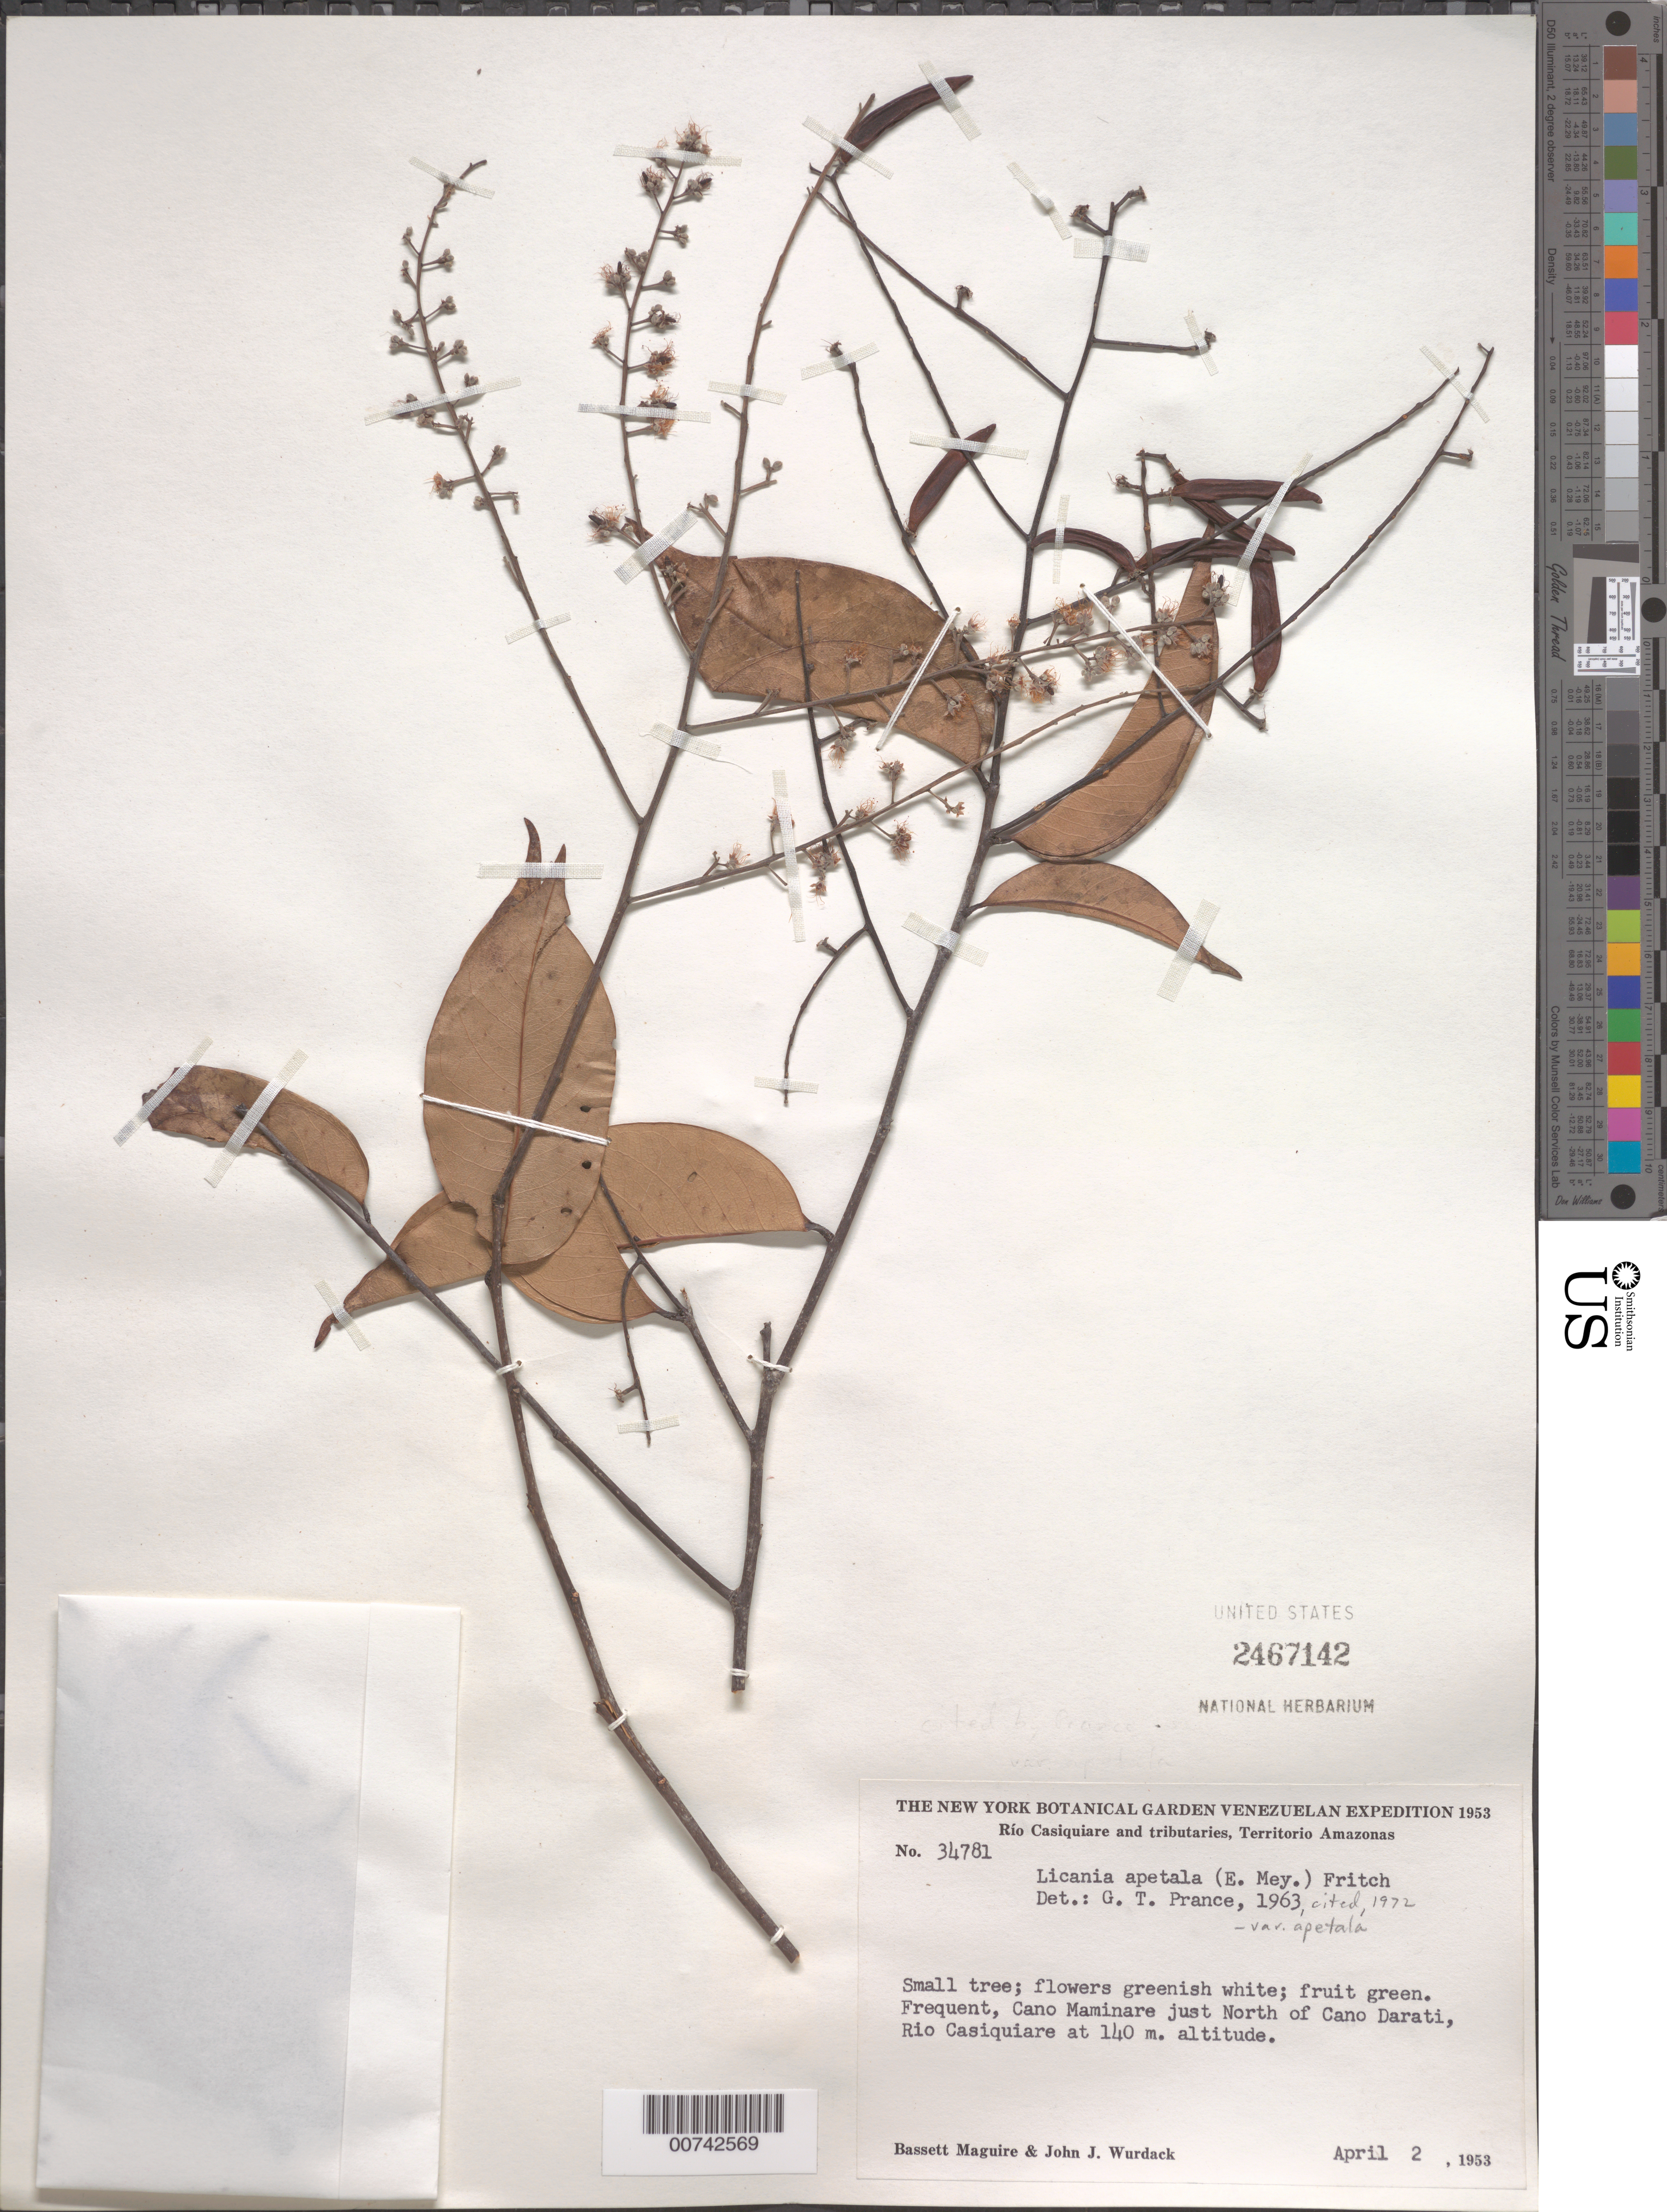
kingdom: Plantae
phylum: Tracheophyta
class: Magnoliopsida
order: Malpighiales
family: Chrysobalanaceae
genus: Leptobalanus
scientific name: Leptobalanus apetalus var. apetalus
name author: (E. Mey.) Sothers & Prance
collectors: B. Maguire & J. J. Wurdack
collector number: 34781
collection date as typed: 2-Apr-53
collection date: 1953-04-02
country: Venezuela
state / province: Amazonas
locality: Río Casiquiare, Caño Maminare, emptying eastward, just north of Caño Darati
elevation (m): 140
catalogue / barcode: US 2467142